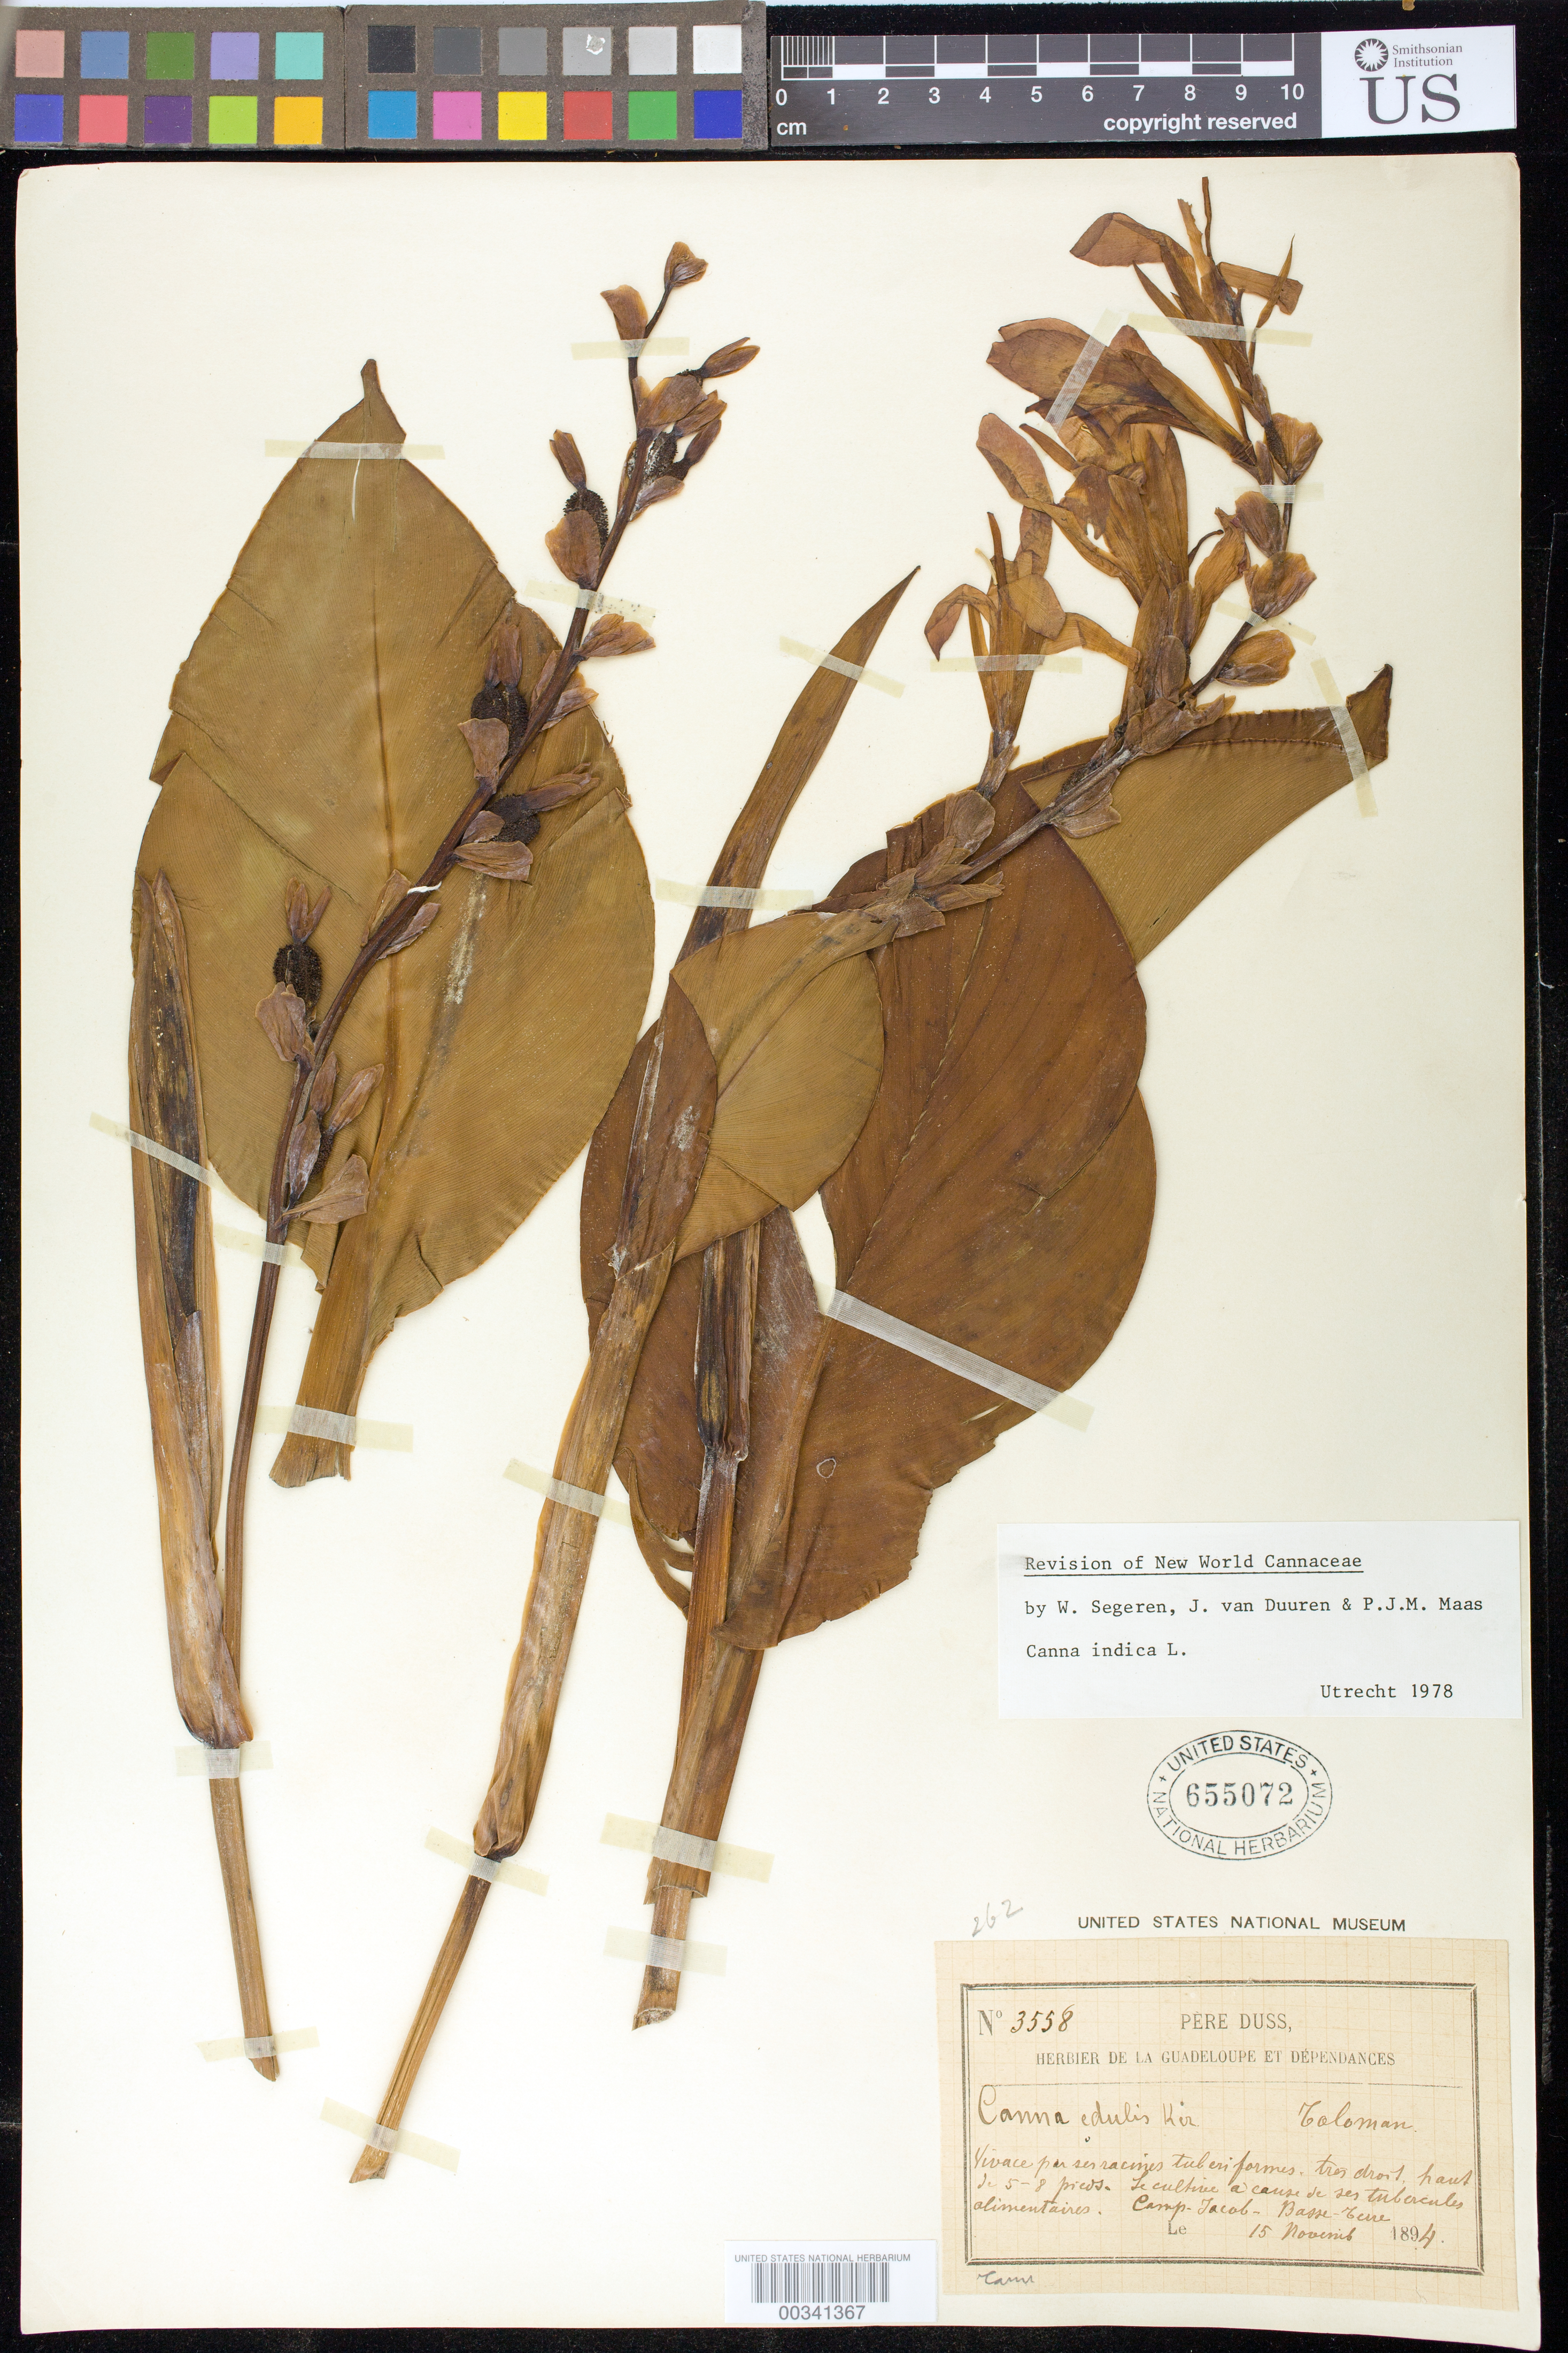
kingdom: Plantae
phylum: Tracheophyta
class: Liliopsida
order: Zingiberales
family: Cannaceae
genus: Canna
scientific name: Canna indica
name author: L.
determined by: Segeren, W.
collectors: Père Duss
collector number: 3558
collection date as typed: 15 Nov 1894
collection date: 1894-11-15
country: Guadeloupe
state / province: Basse-terre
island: Basse Terre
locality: Herbier de la guadeloupe et dependances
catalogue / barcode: US 655072